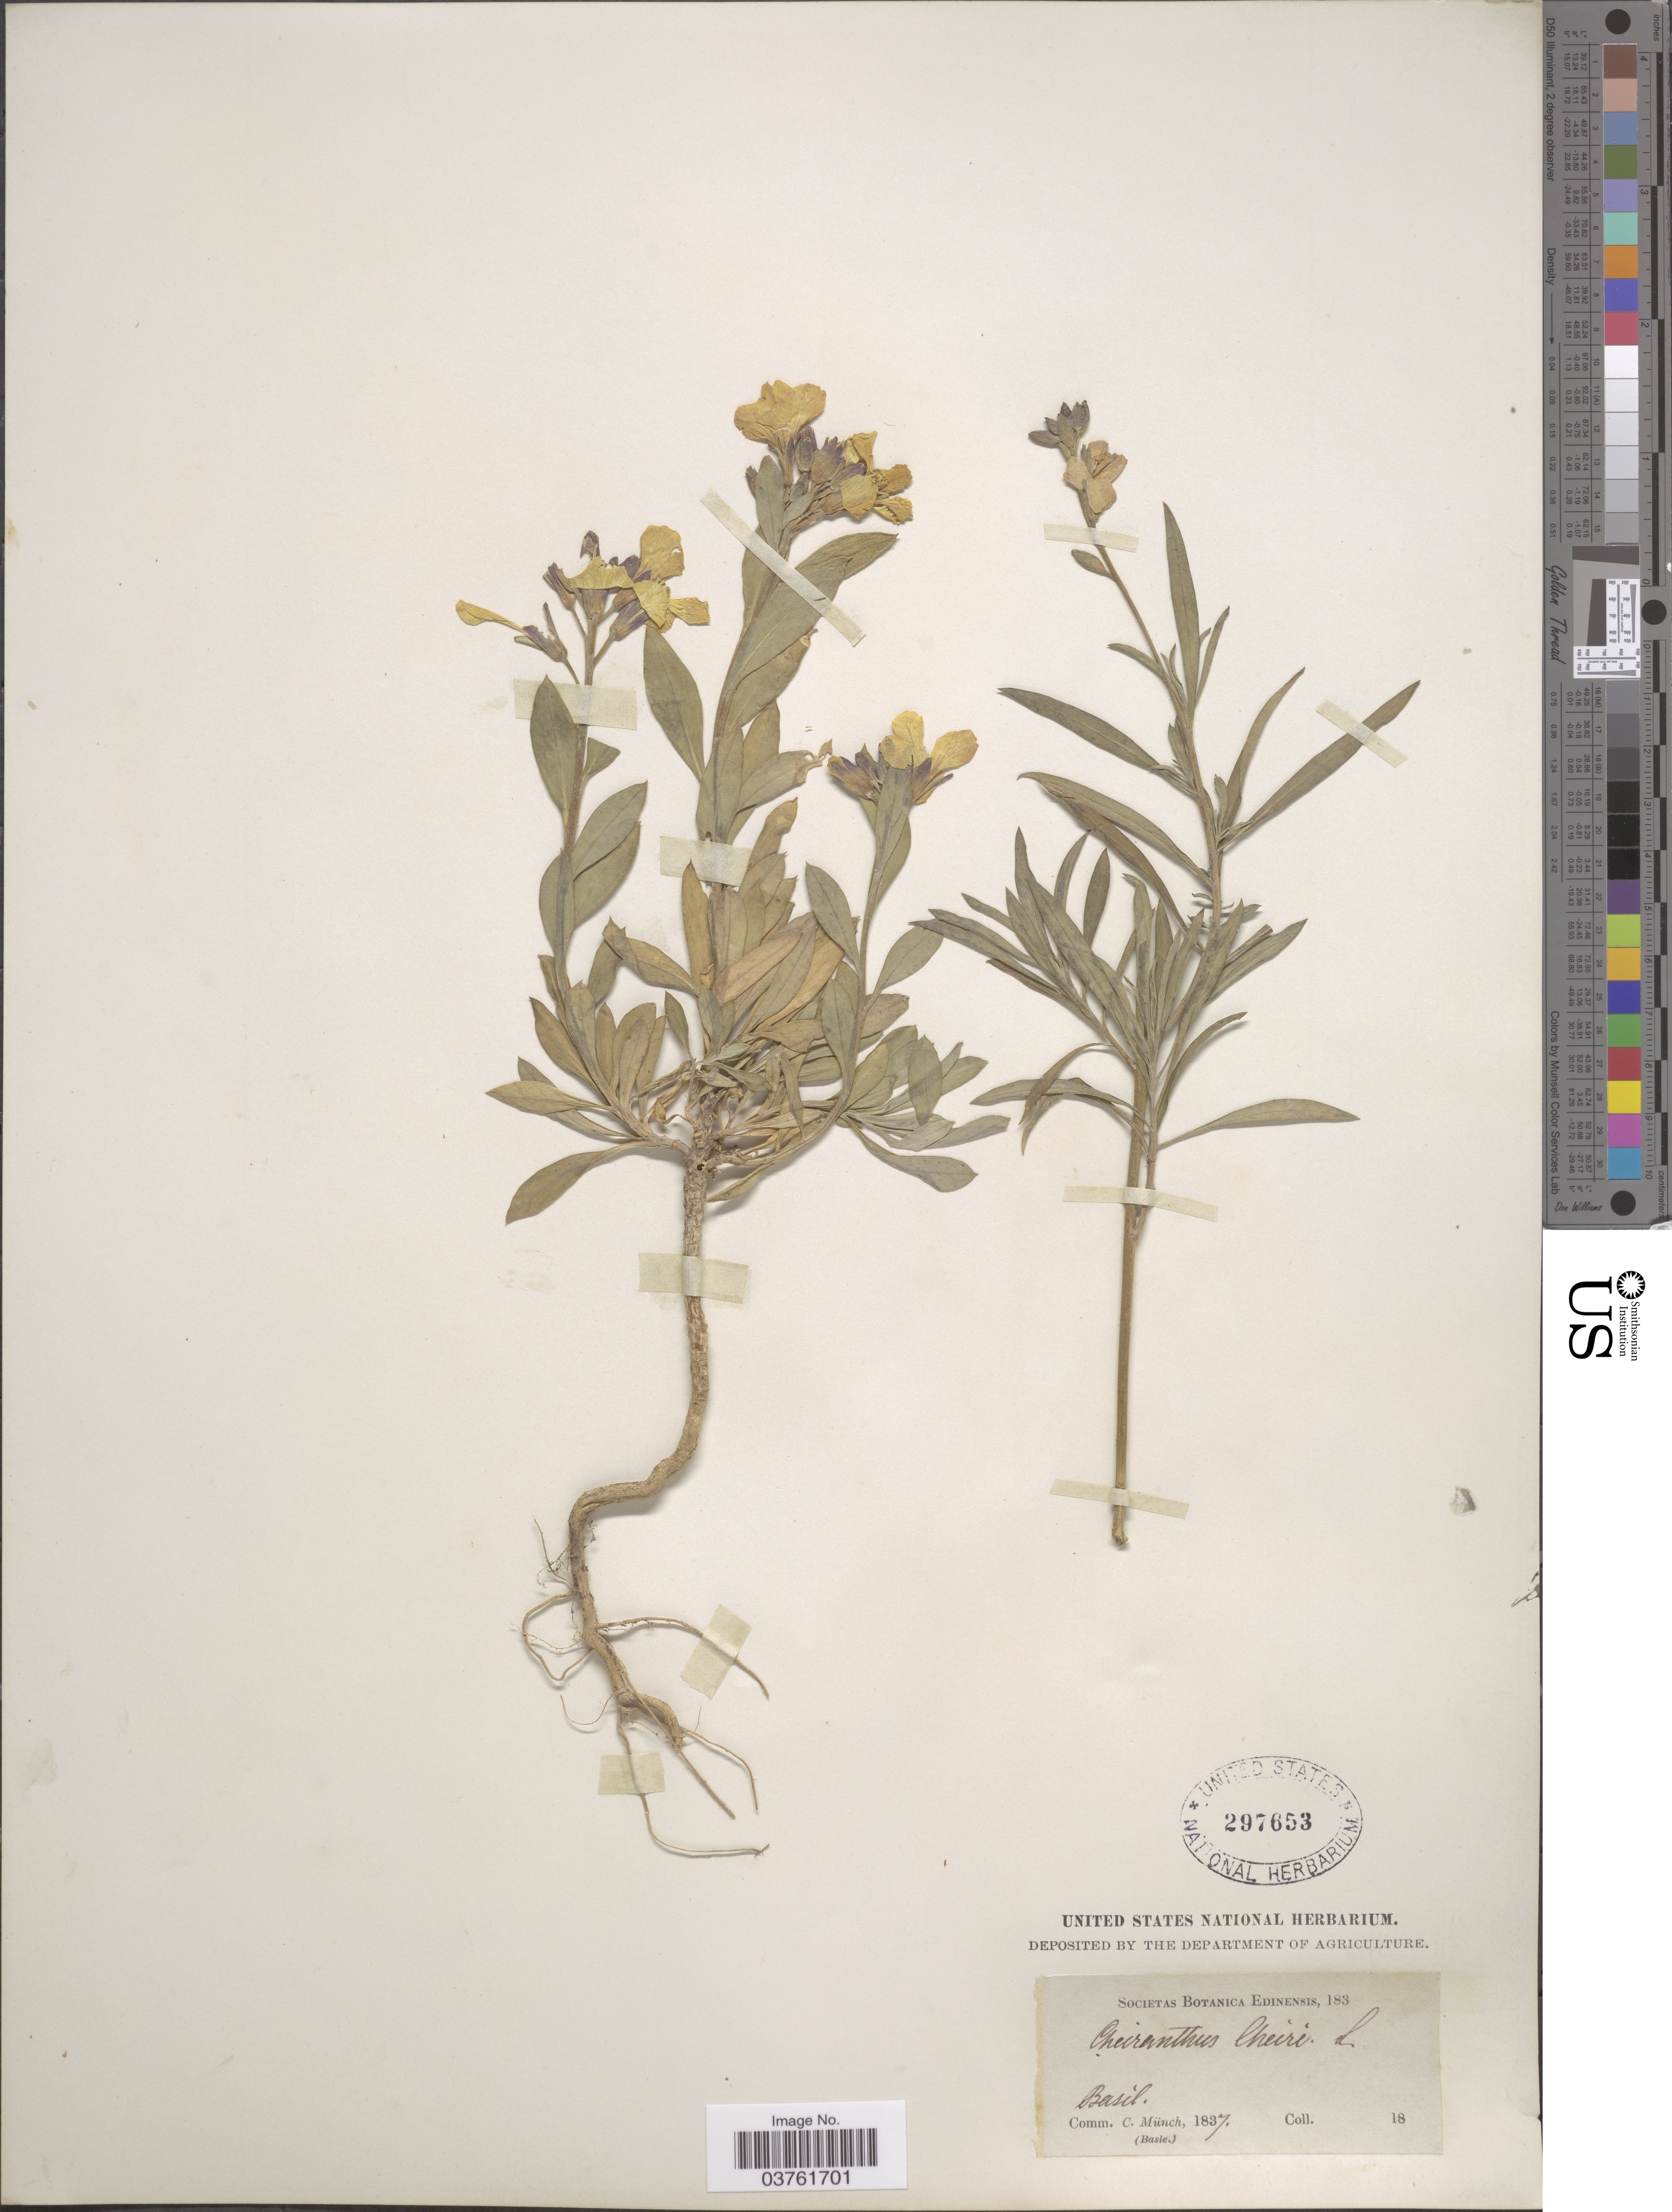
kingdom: Plantae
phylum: Tracheophyta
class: Magnoliopsida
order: Brassicales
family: Brassicaceae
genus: Cheiranthus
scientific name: Cheiranthus x cheiri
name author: L.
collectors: ex herb. United States National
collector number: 183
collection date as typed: Transcribed d/m/y: //18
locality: Basil.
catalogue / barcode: US 297653